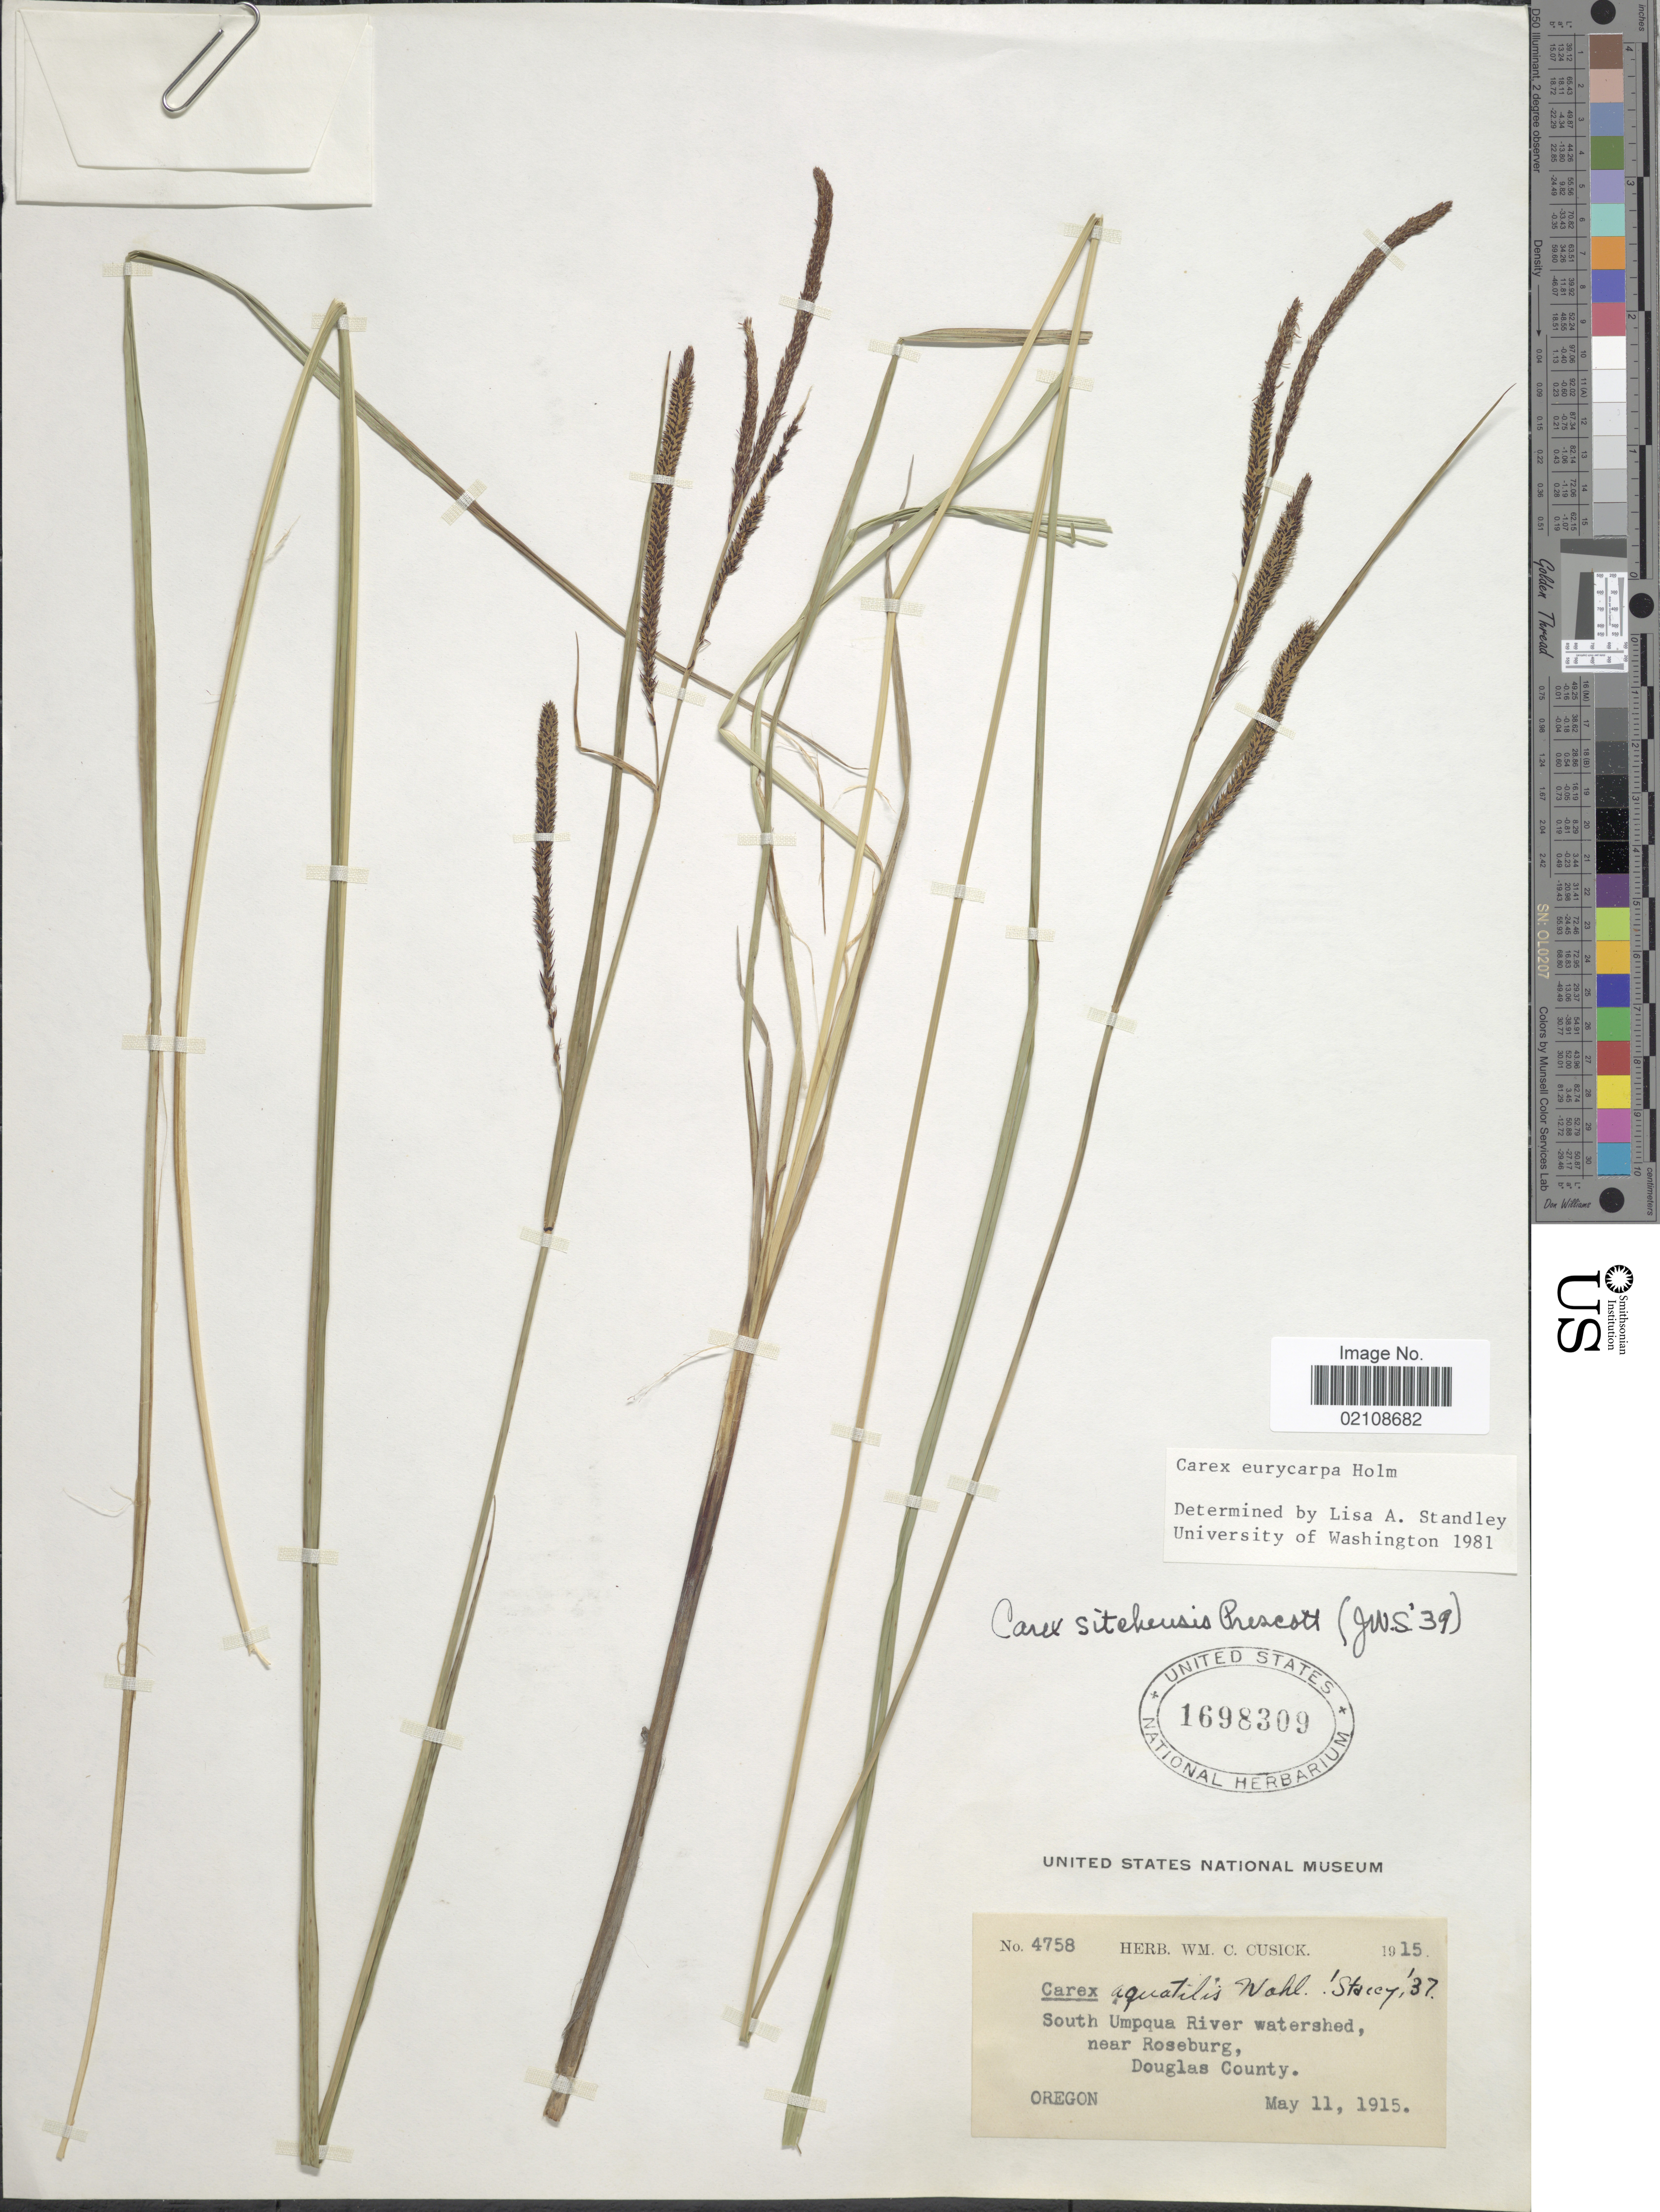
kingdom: Plantae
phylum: Tracheophyta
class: Liliopsida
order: Poales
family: Cyperaceae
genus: Carex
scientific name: Carex angustata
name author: Boott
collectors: ex herb. Wm. C. Cusick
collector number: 4758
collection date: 1915-05-11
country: United States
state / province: Oregon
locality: South Umpqua River watershed, near Roseburg, Douglas County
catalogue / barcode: US 1698309